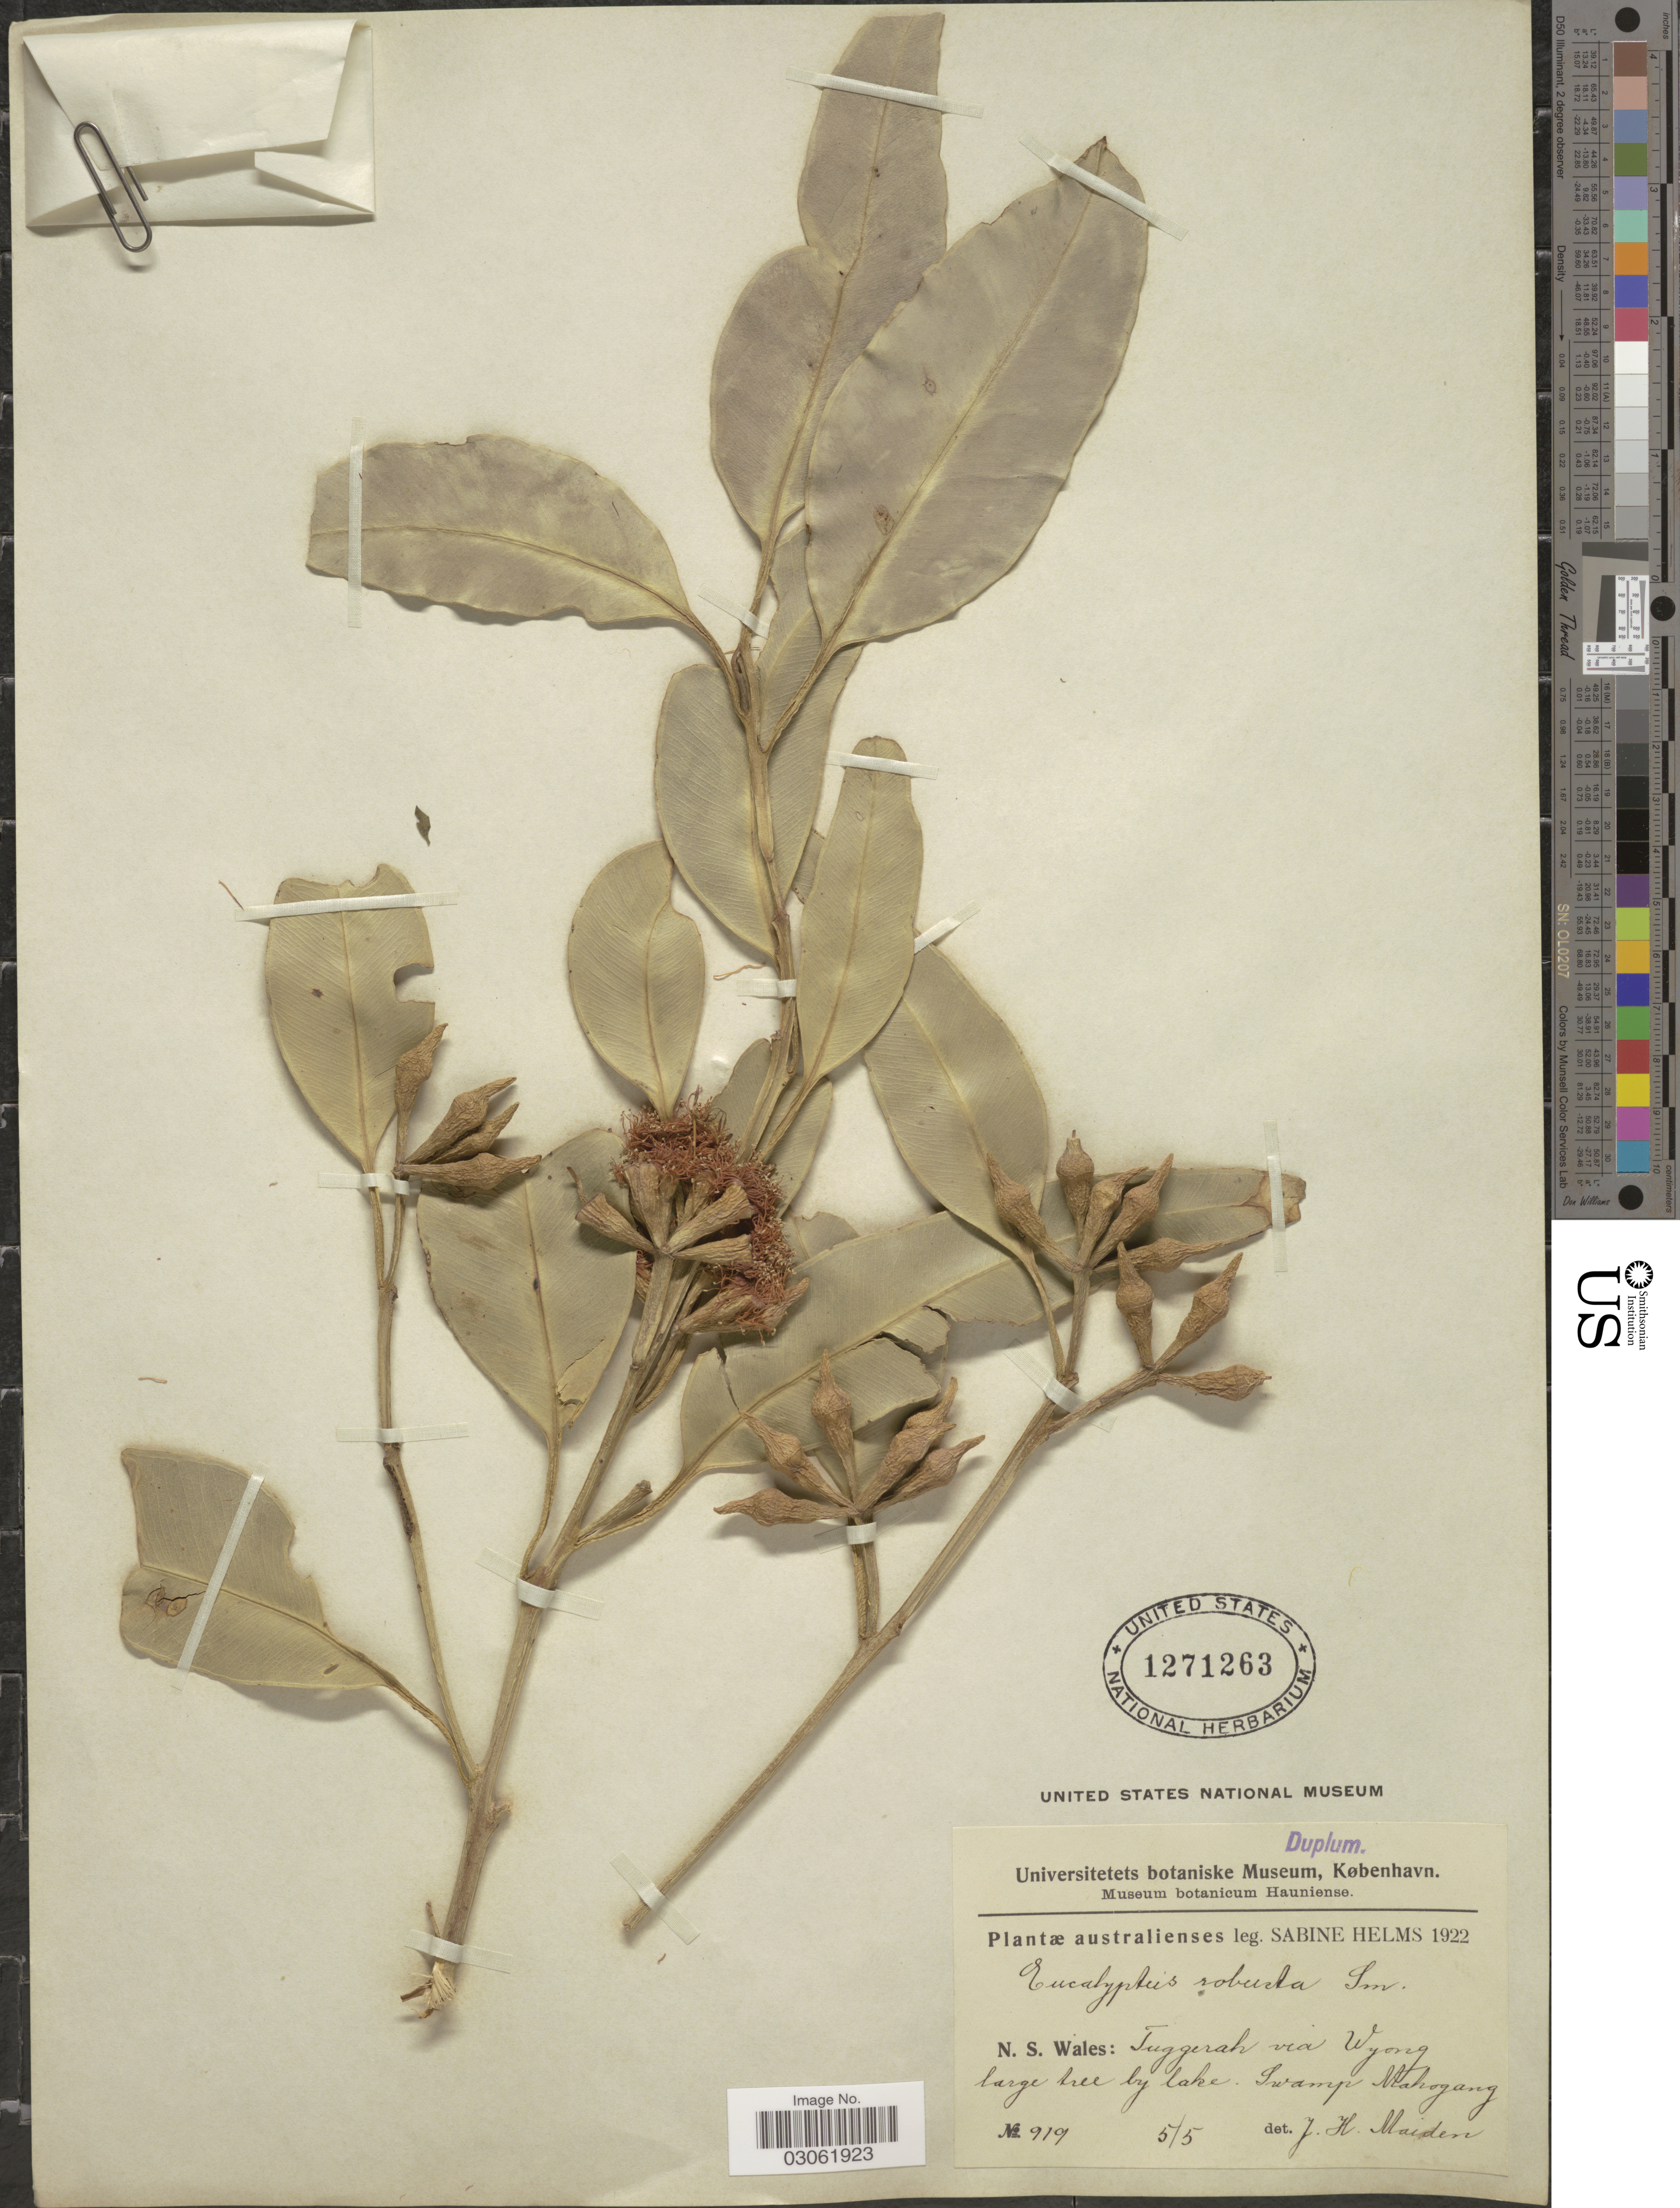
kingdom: Plantae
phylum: Tracheophyta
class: Magnoliopsida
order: Myrtales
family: Myrtaceae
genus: Eucalyptus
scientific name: Eucalyptus robusta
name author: Sm.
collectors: S. Helms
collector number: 919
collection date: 1922-05-05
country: Australia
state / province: New South Wales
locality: Tuggerag via Wyong large tree by lake. Swamp Mahogang.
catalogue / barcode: US 1271263